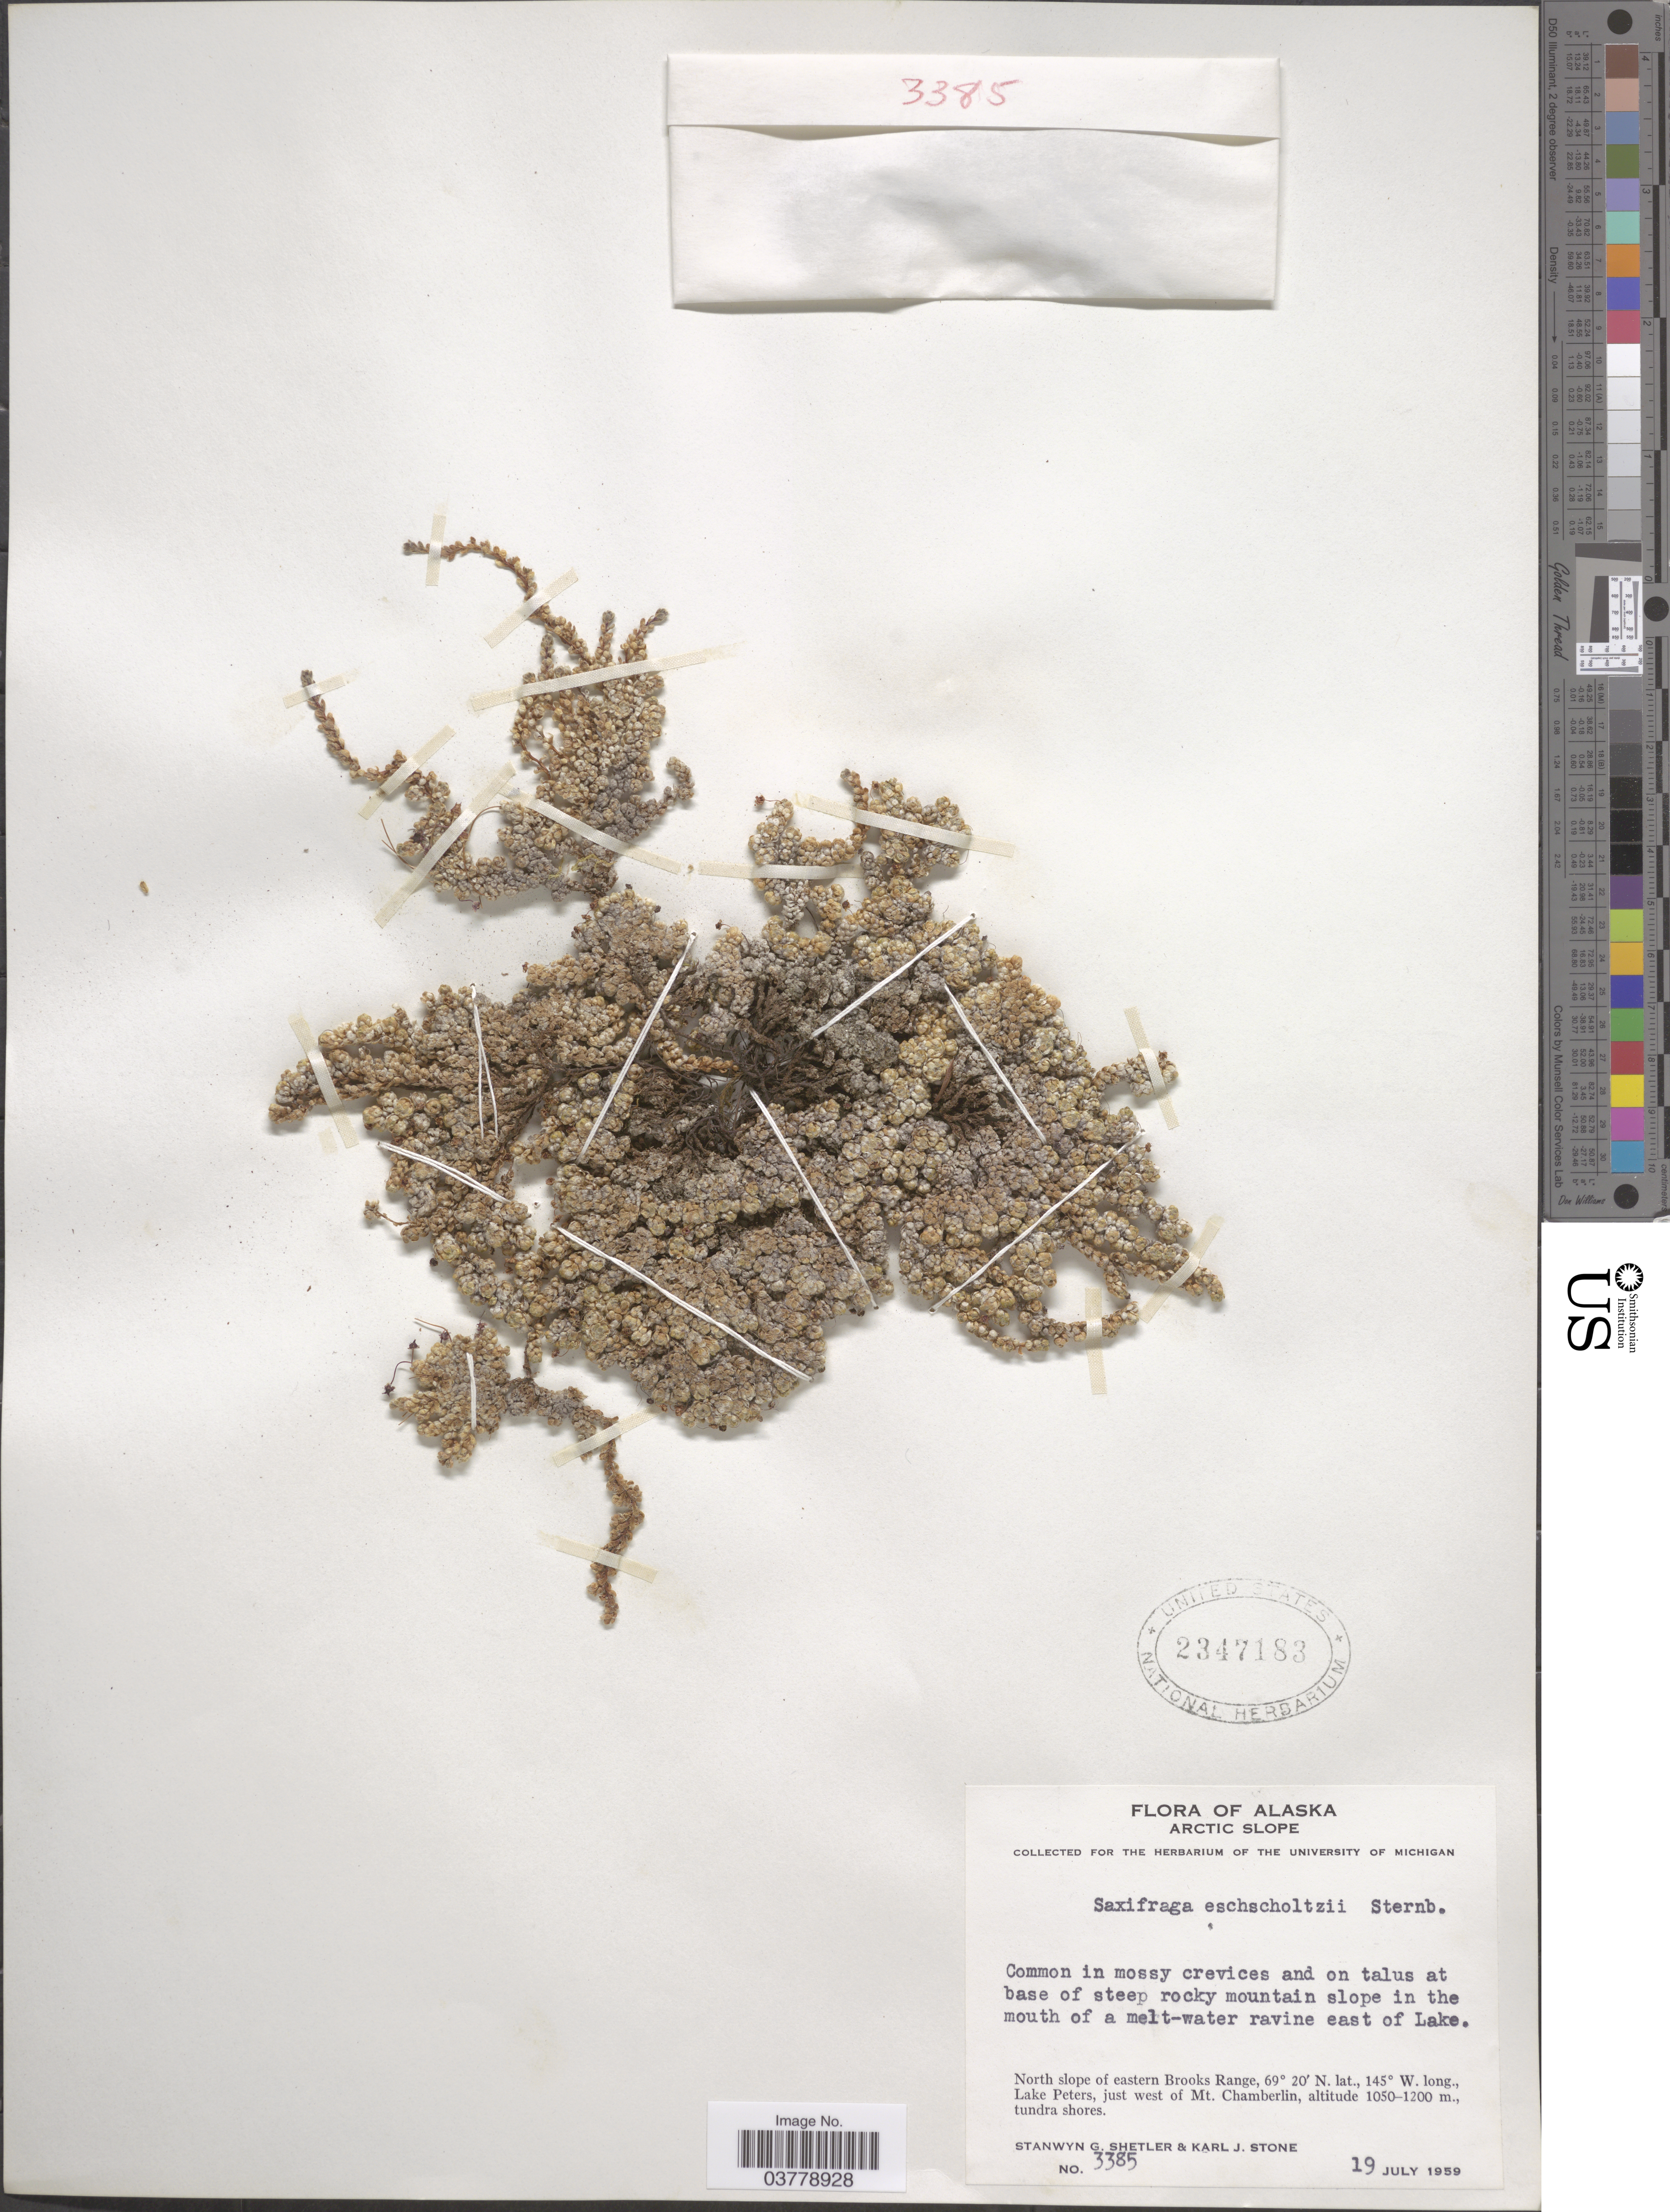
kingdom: Plantae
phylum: Tracheophyta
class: Magnoliopsida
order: Saxifragales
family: Saxifragaceae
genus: Saxifraga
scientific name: Saxifraga eschscholtzii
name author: Sternb.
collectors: S. Shetler & K. J. Stone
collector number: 3385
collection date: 1959-07-19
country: United States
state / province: Alaska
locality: Arctic Slope. North slope of eastern Brooks Range, Lake Peters, just west of Mt. Chamberlin.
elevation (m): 1050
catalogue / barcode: US 2347183